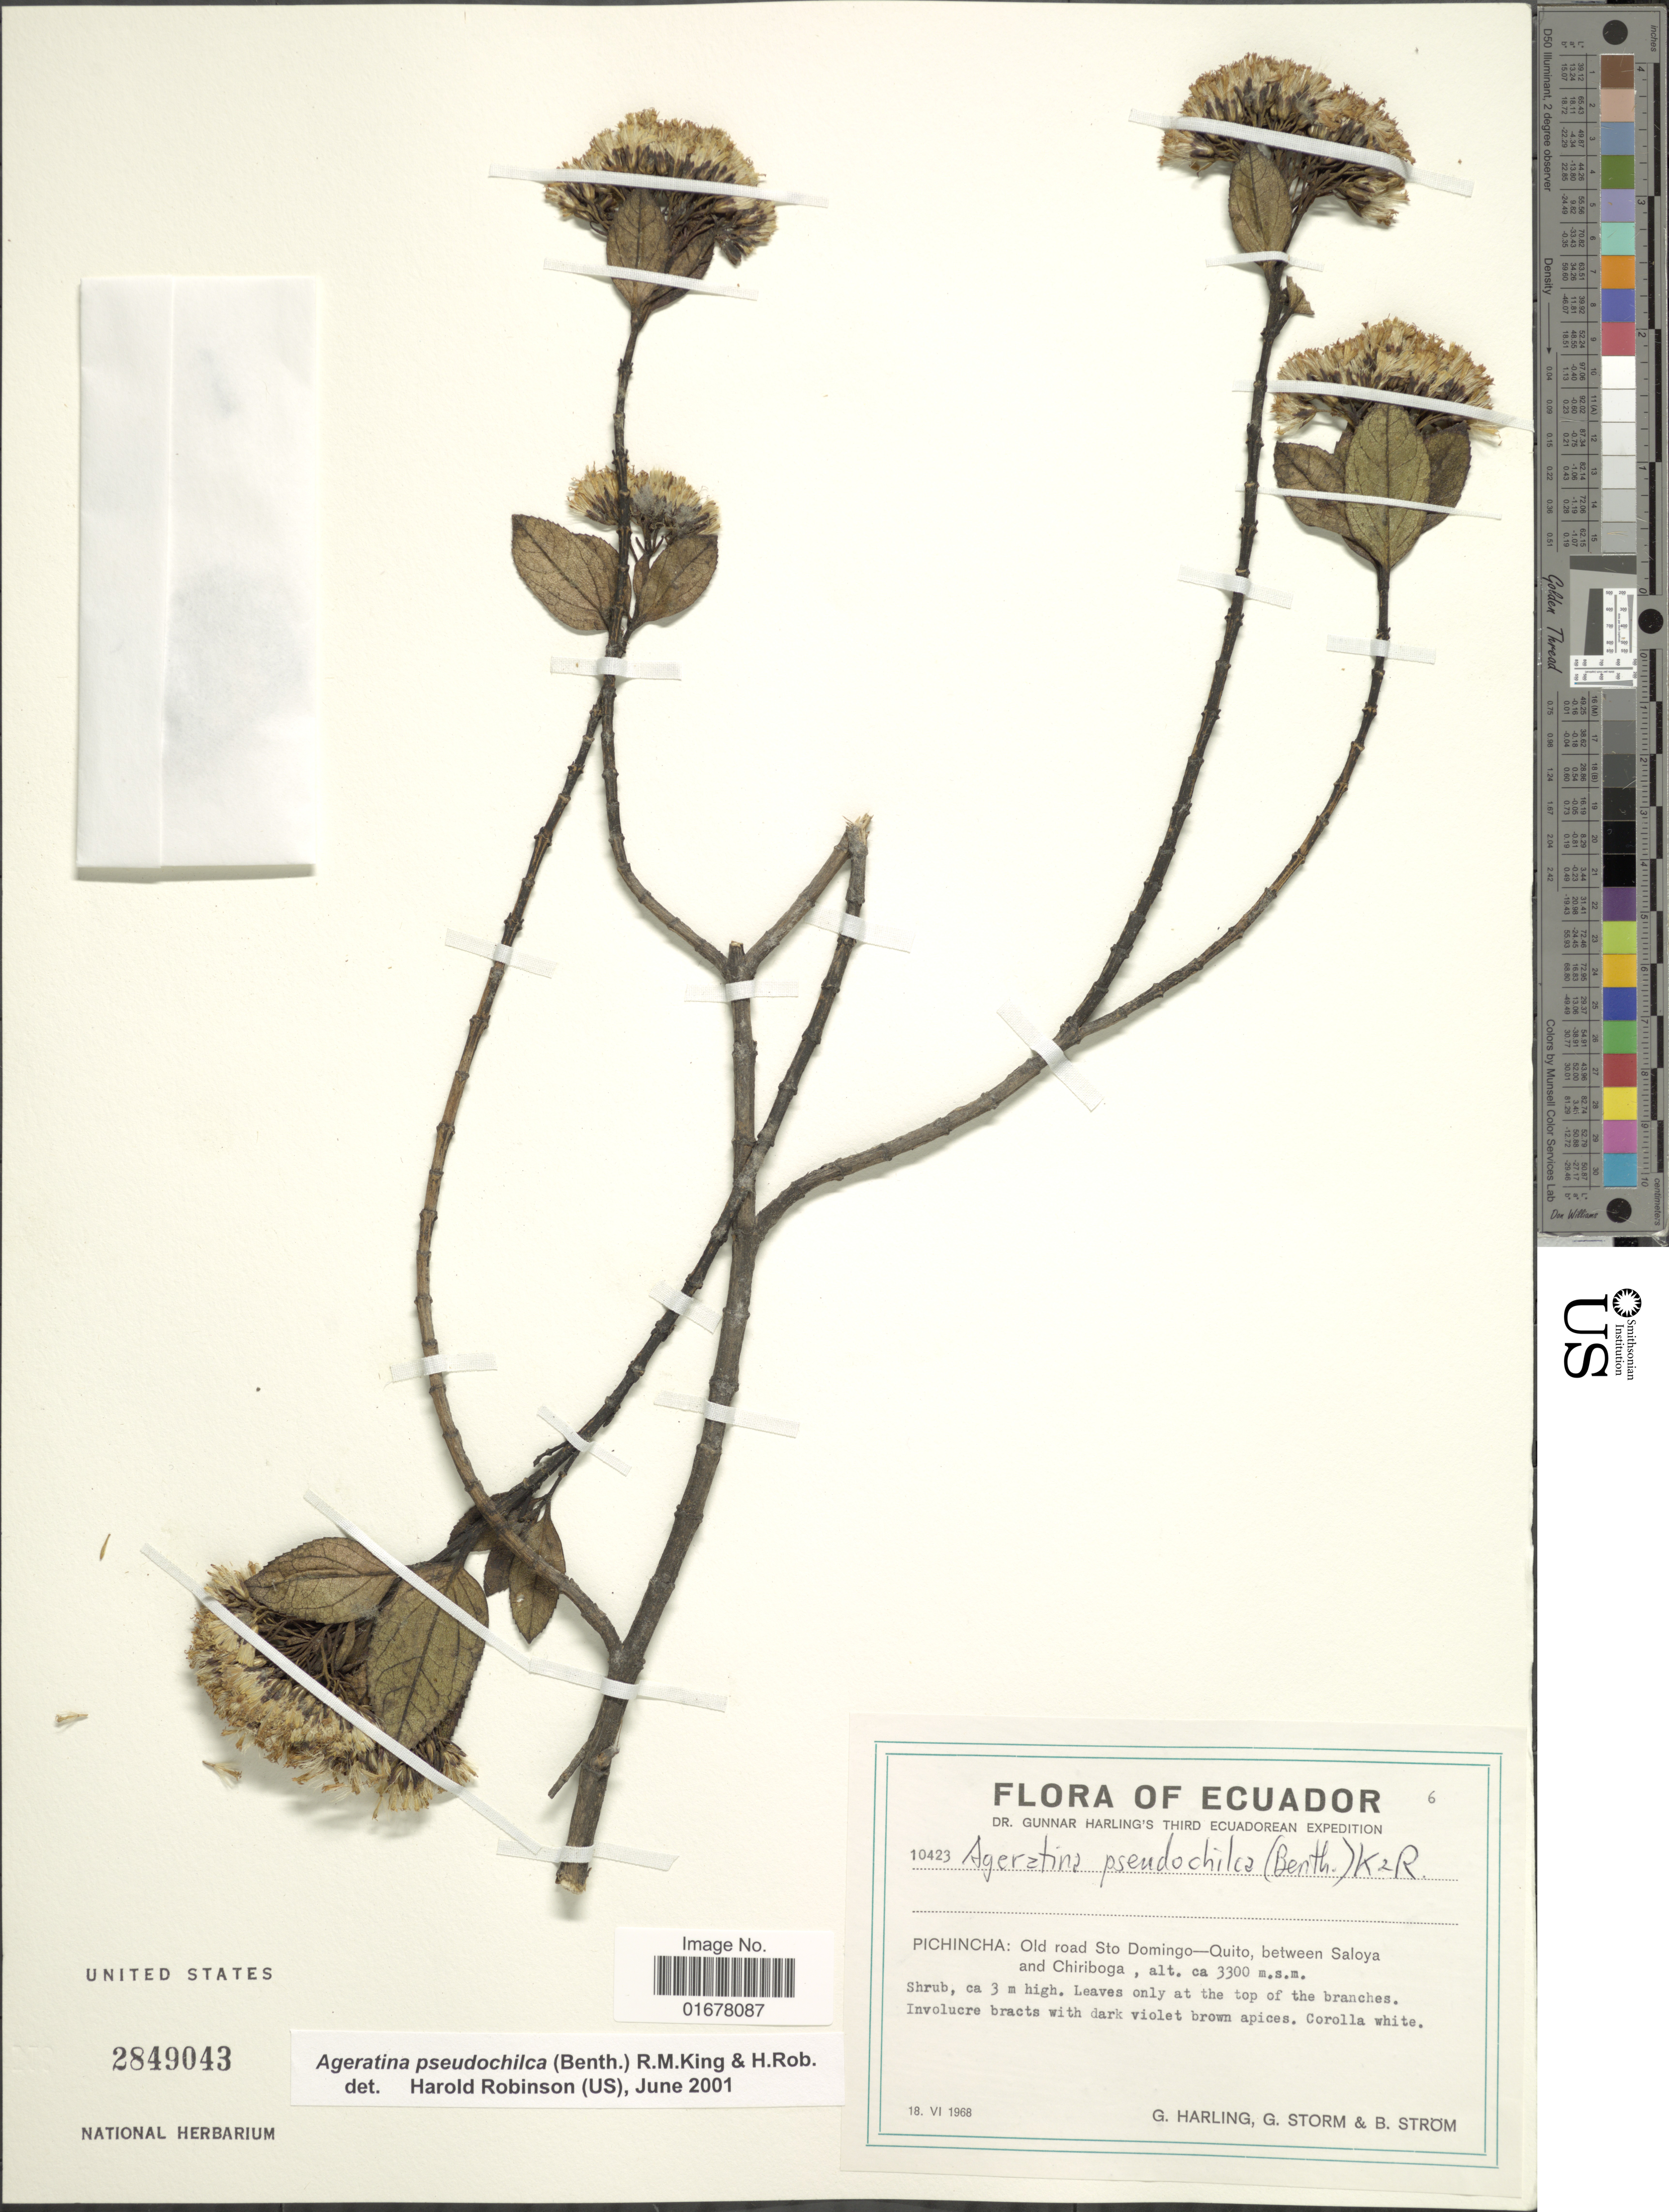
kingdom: Plantae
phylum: Tracheophyta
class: Magnoliopsida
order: Asterales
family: Asteraceae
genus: Ageratina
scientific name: Ageratina pseudochilca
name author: (Benth.) R.M. King & H. Rob.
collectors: G. Harling, G. Storm & B. Ström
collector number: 10423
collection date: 1968-06-18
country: Ecuador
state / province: Pichincha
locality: Pichincha: Old road Sto Domingo - Quito, between Saloya and Chiriboga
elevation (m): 3300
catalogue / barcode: US 2849043